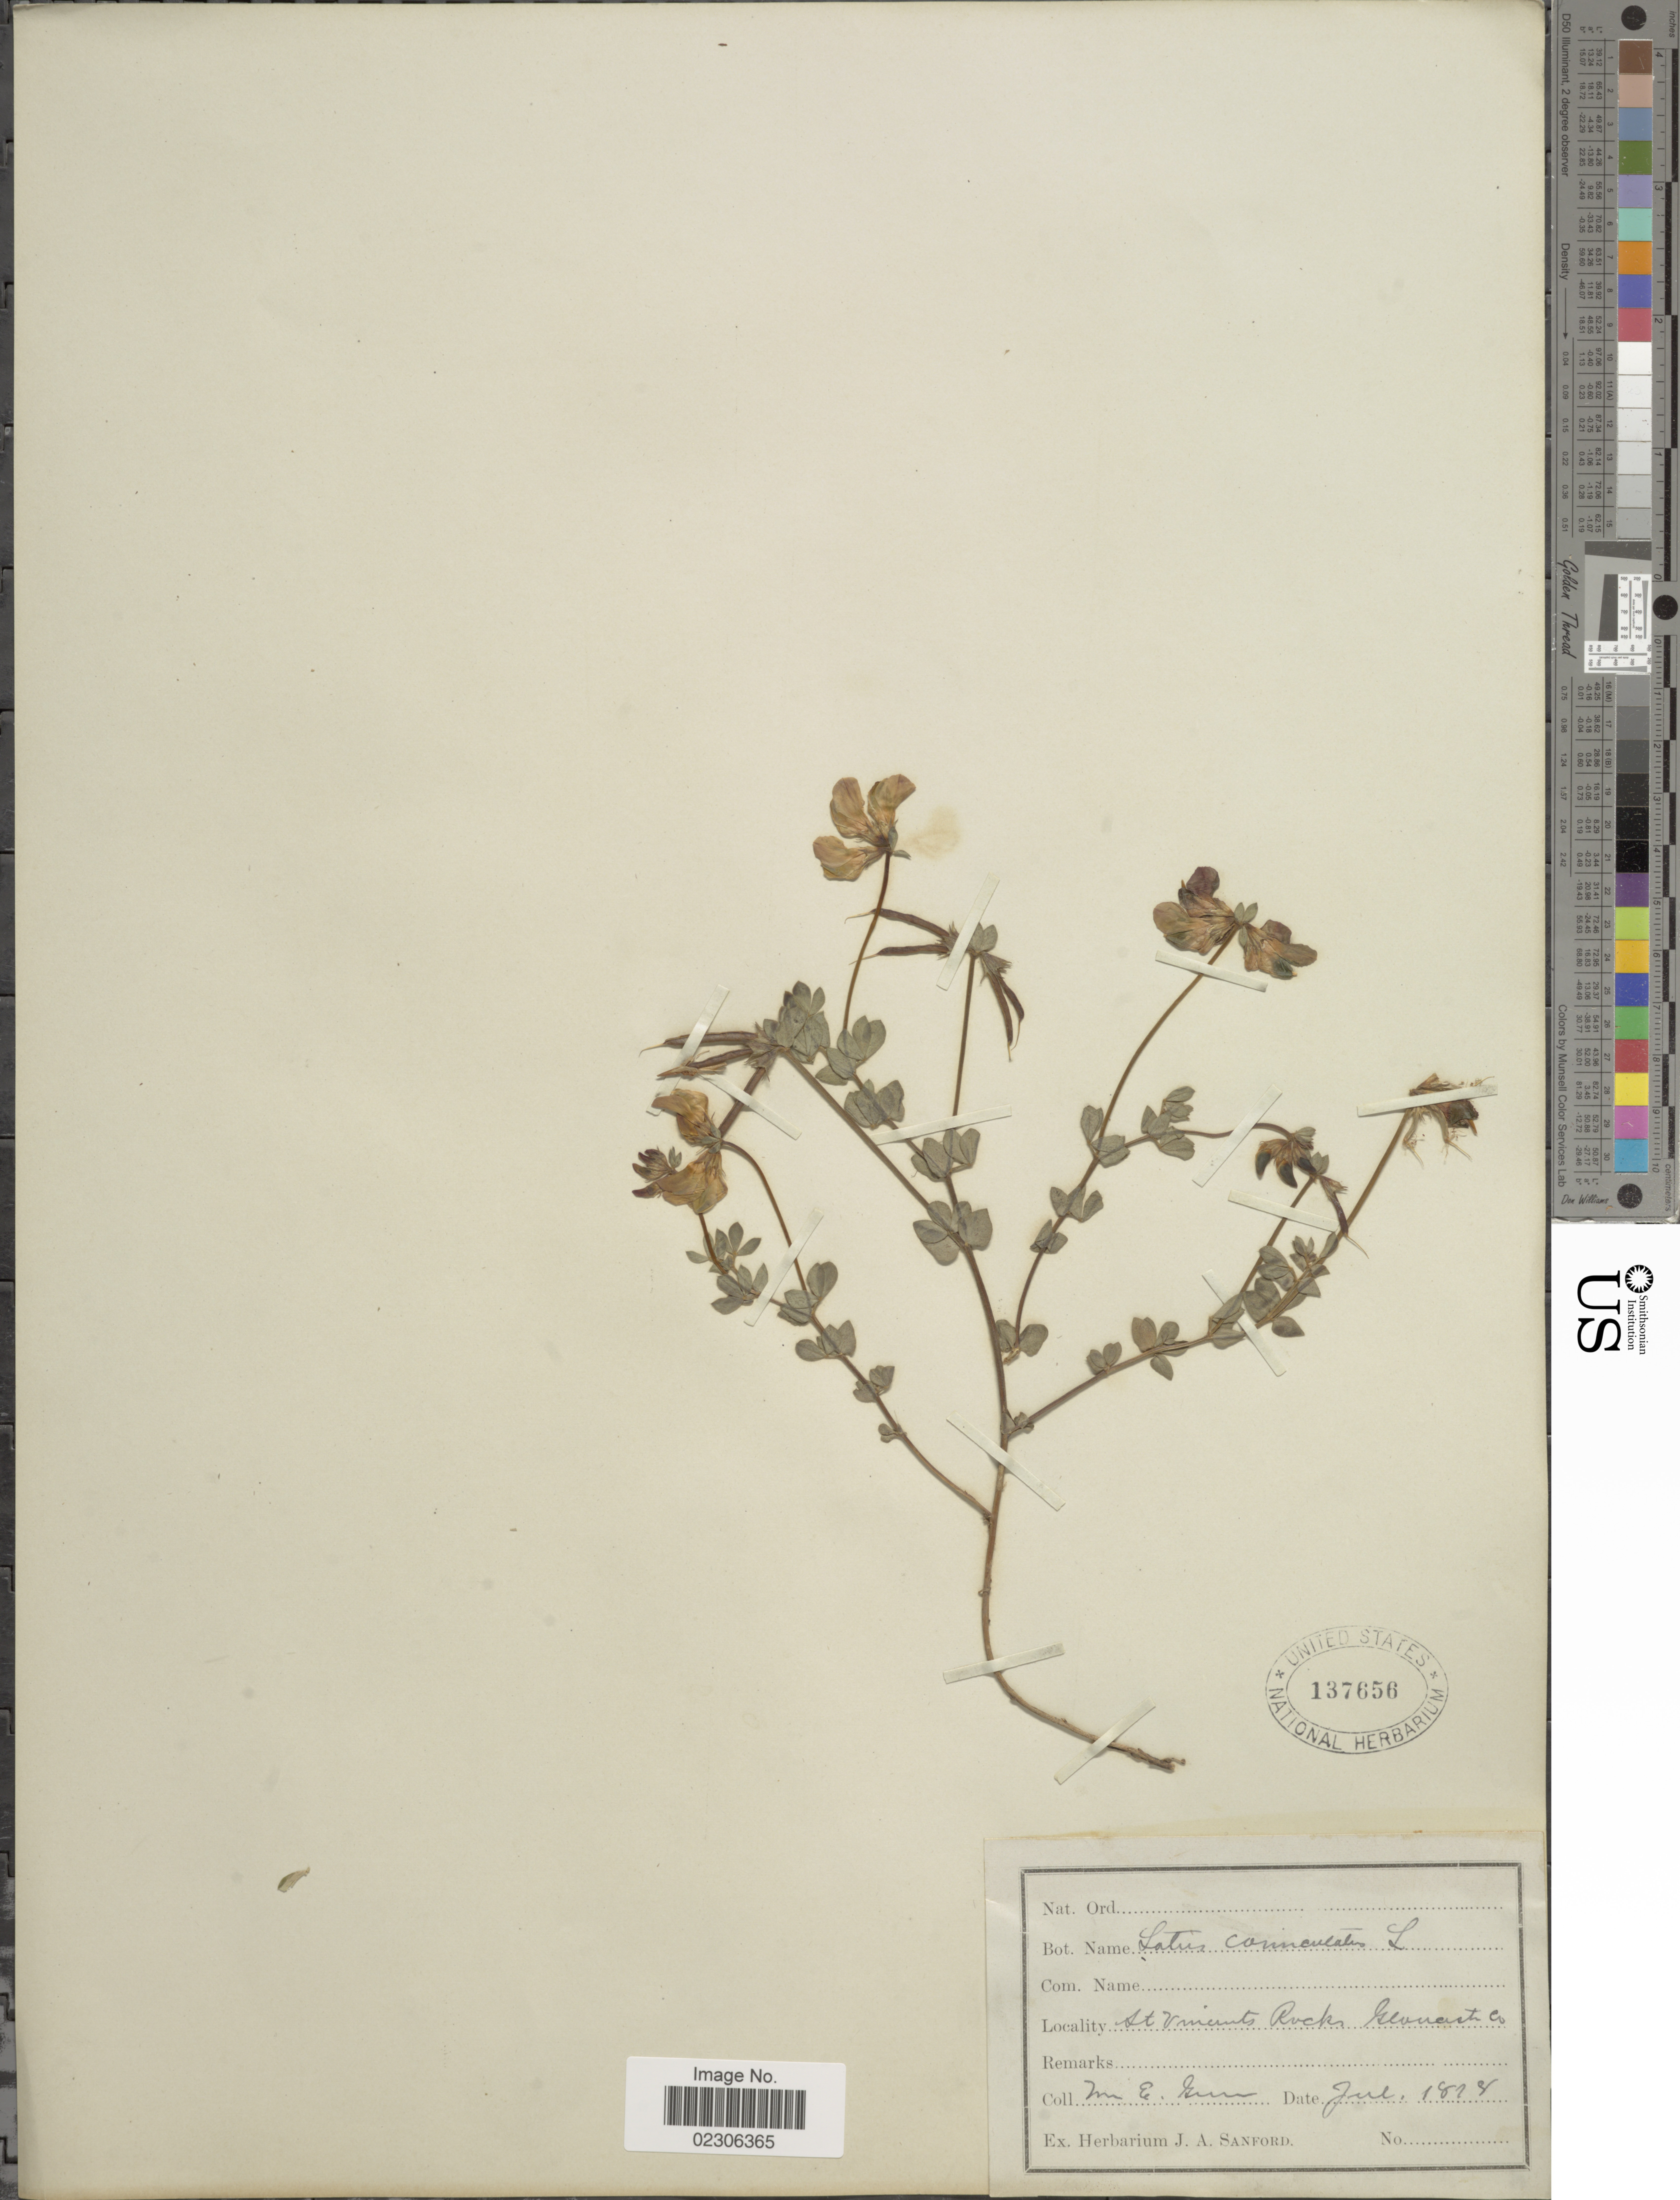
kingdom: Plantae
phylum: Tracheophyta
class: Magnoliopsida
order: Fabales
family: Fabaceae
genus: Lotus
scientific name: Lotus corniculatus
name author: L.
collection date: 1878-07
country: United Kingdom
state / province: England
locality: St. Vincents Rocks, Gloucester Co,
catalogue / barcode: US 137656